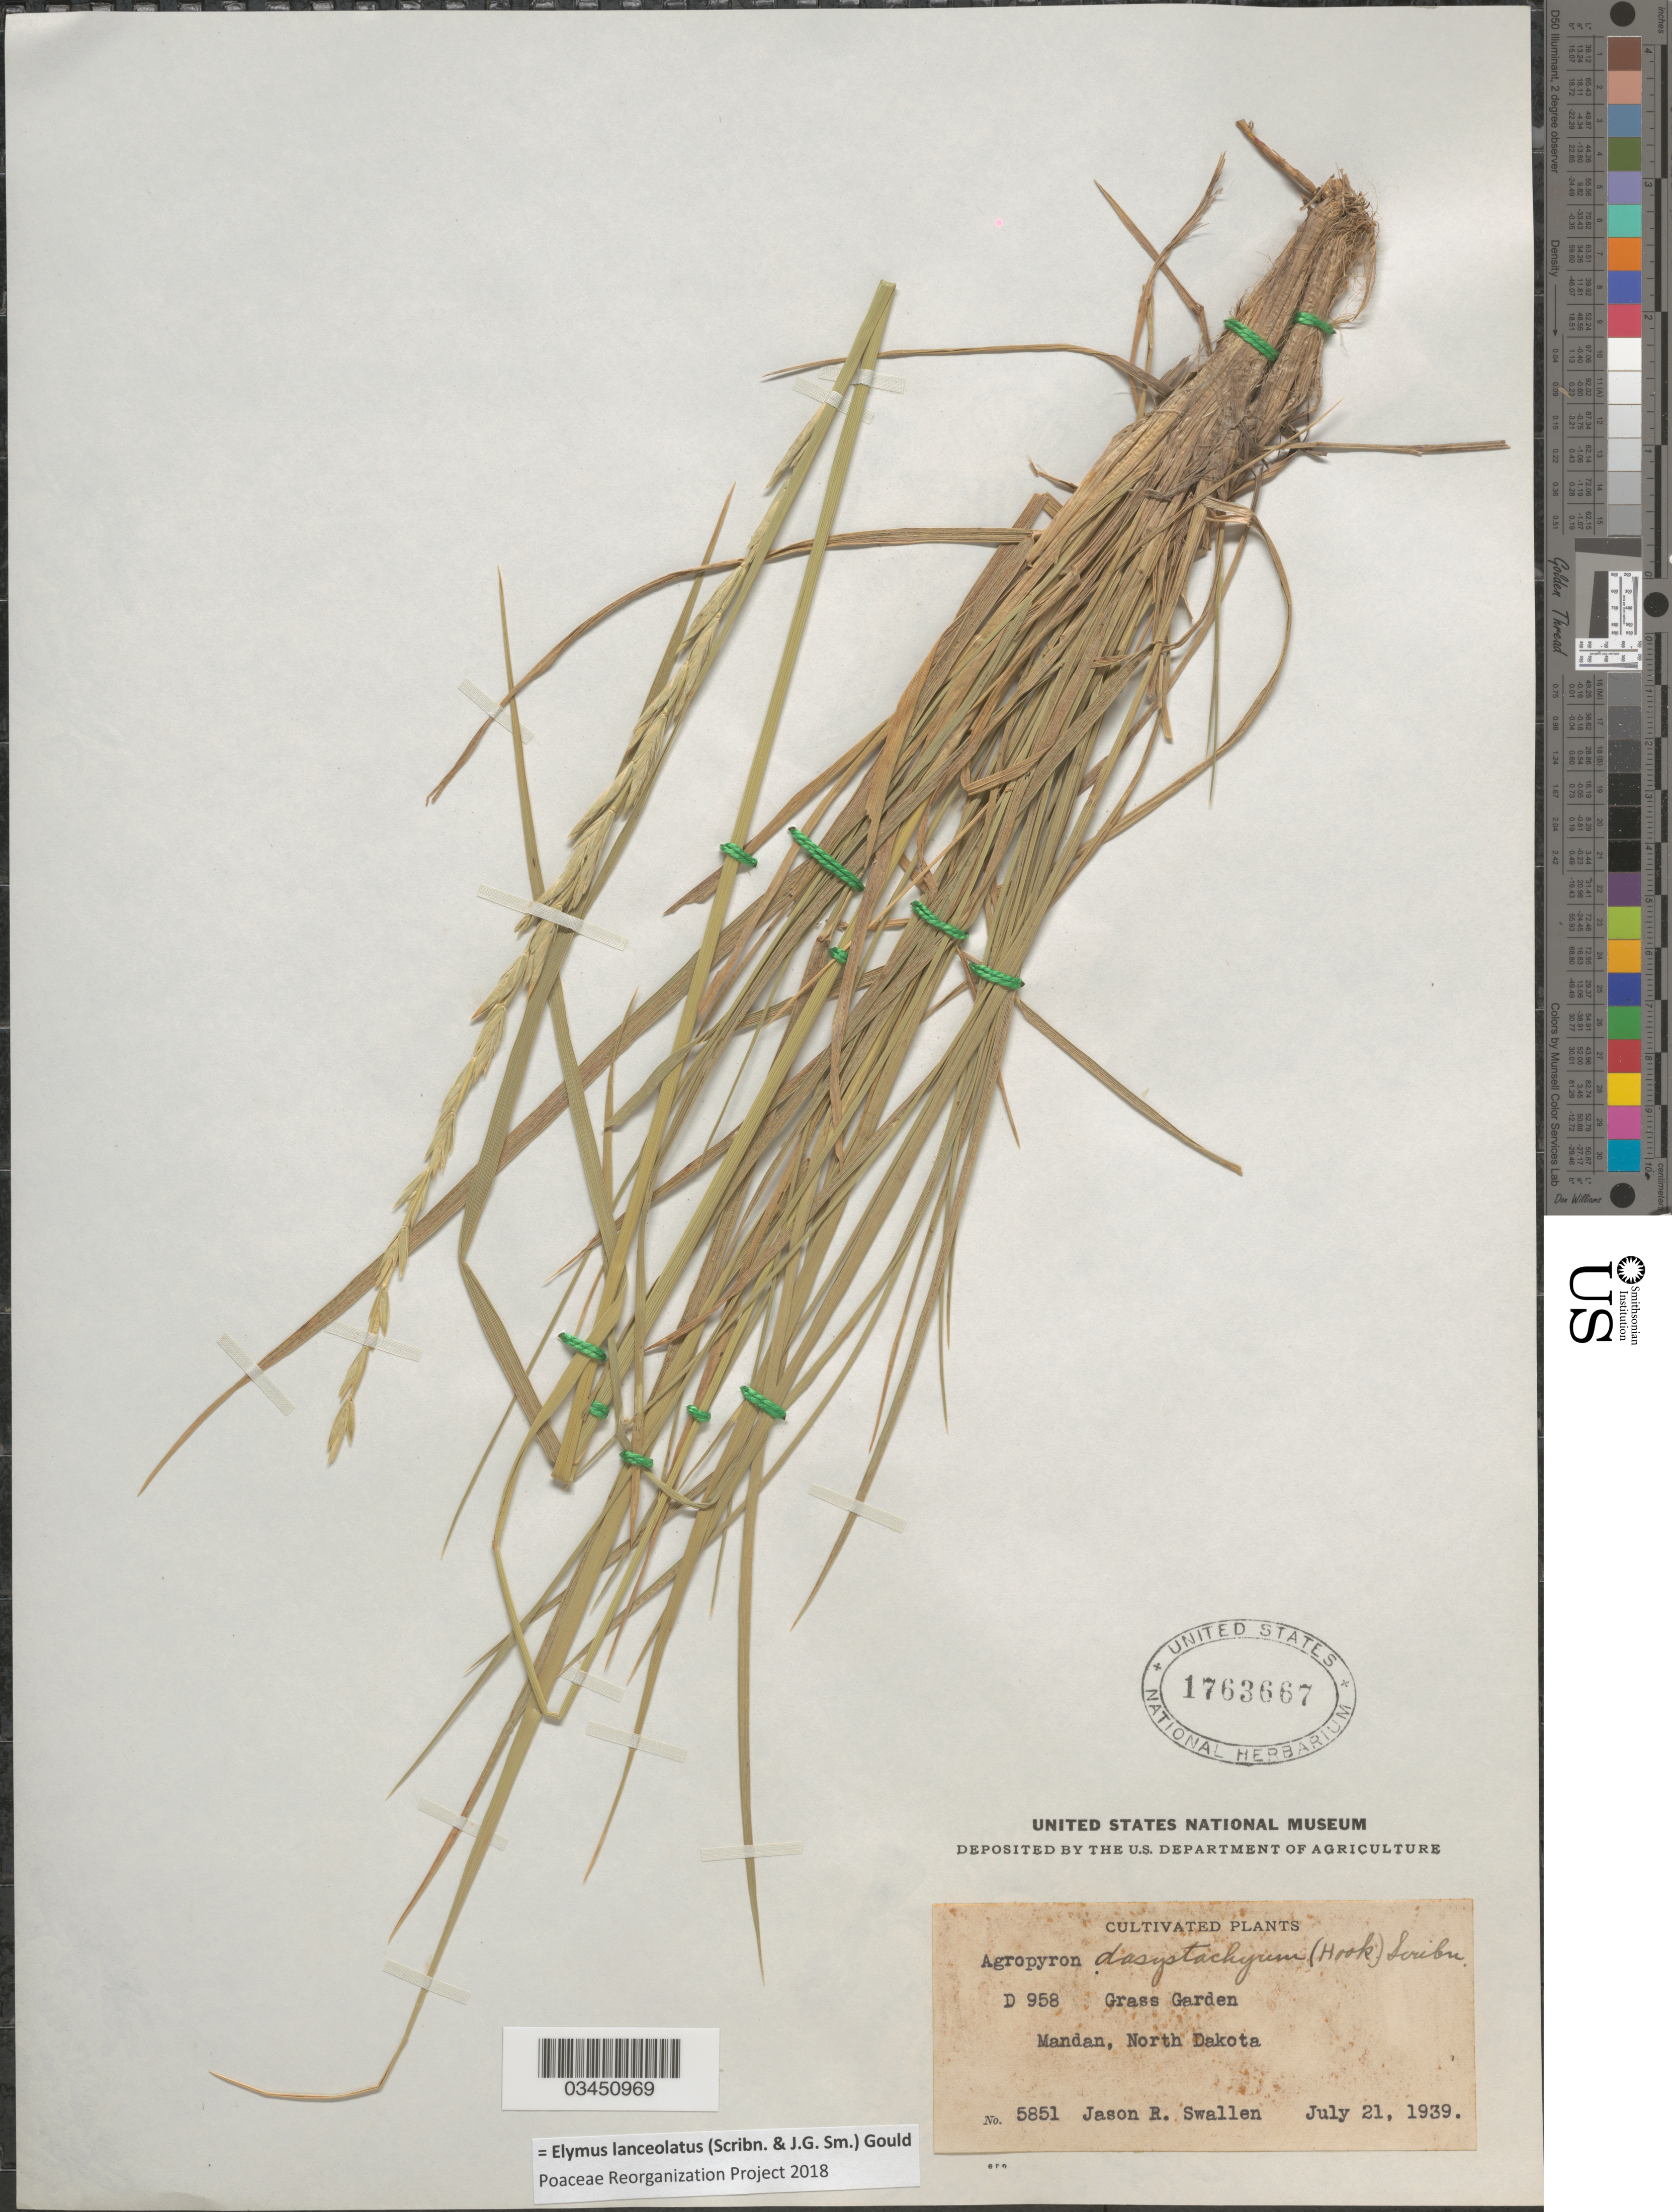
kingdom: Plantae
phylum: Tracheophyta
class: Liliopsida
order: Poales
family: Poaceae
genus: Elymus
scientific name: Elymus lanceolatus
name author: (Scribn. & J.G. Sm.) Gould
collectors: J. R. Swallen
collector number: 5851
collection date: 1939-07-21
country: United States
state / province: North Dakota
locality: D 958 Grass Garden. Mandan.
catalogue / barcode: US 1763667